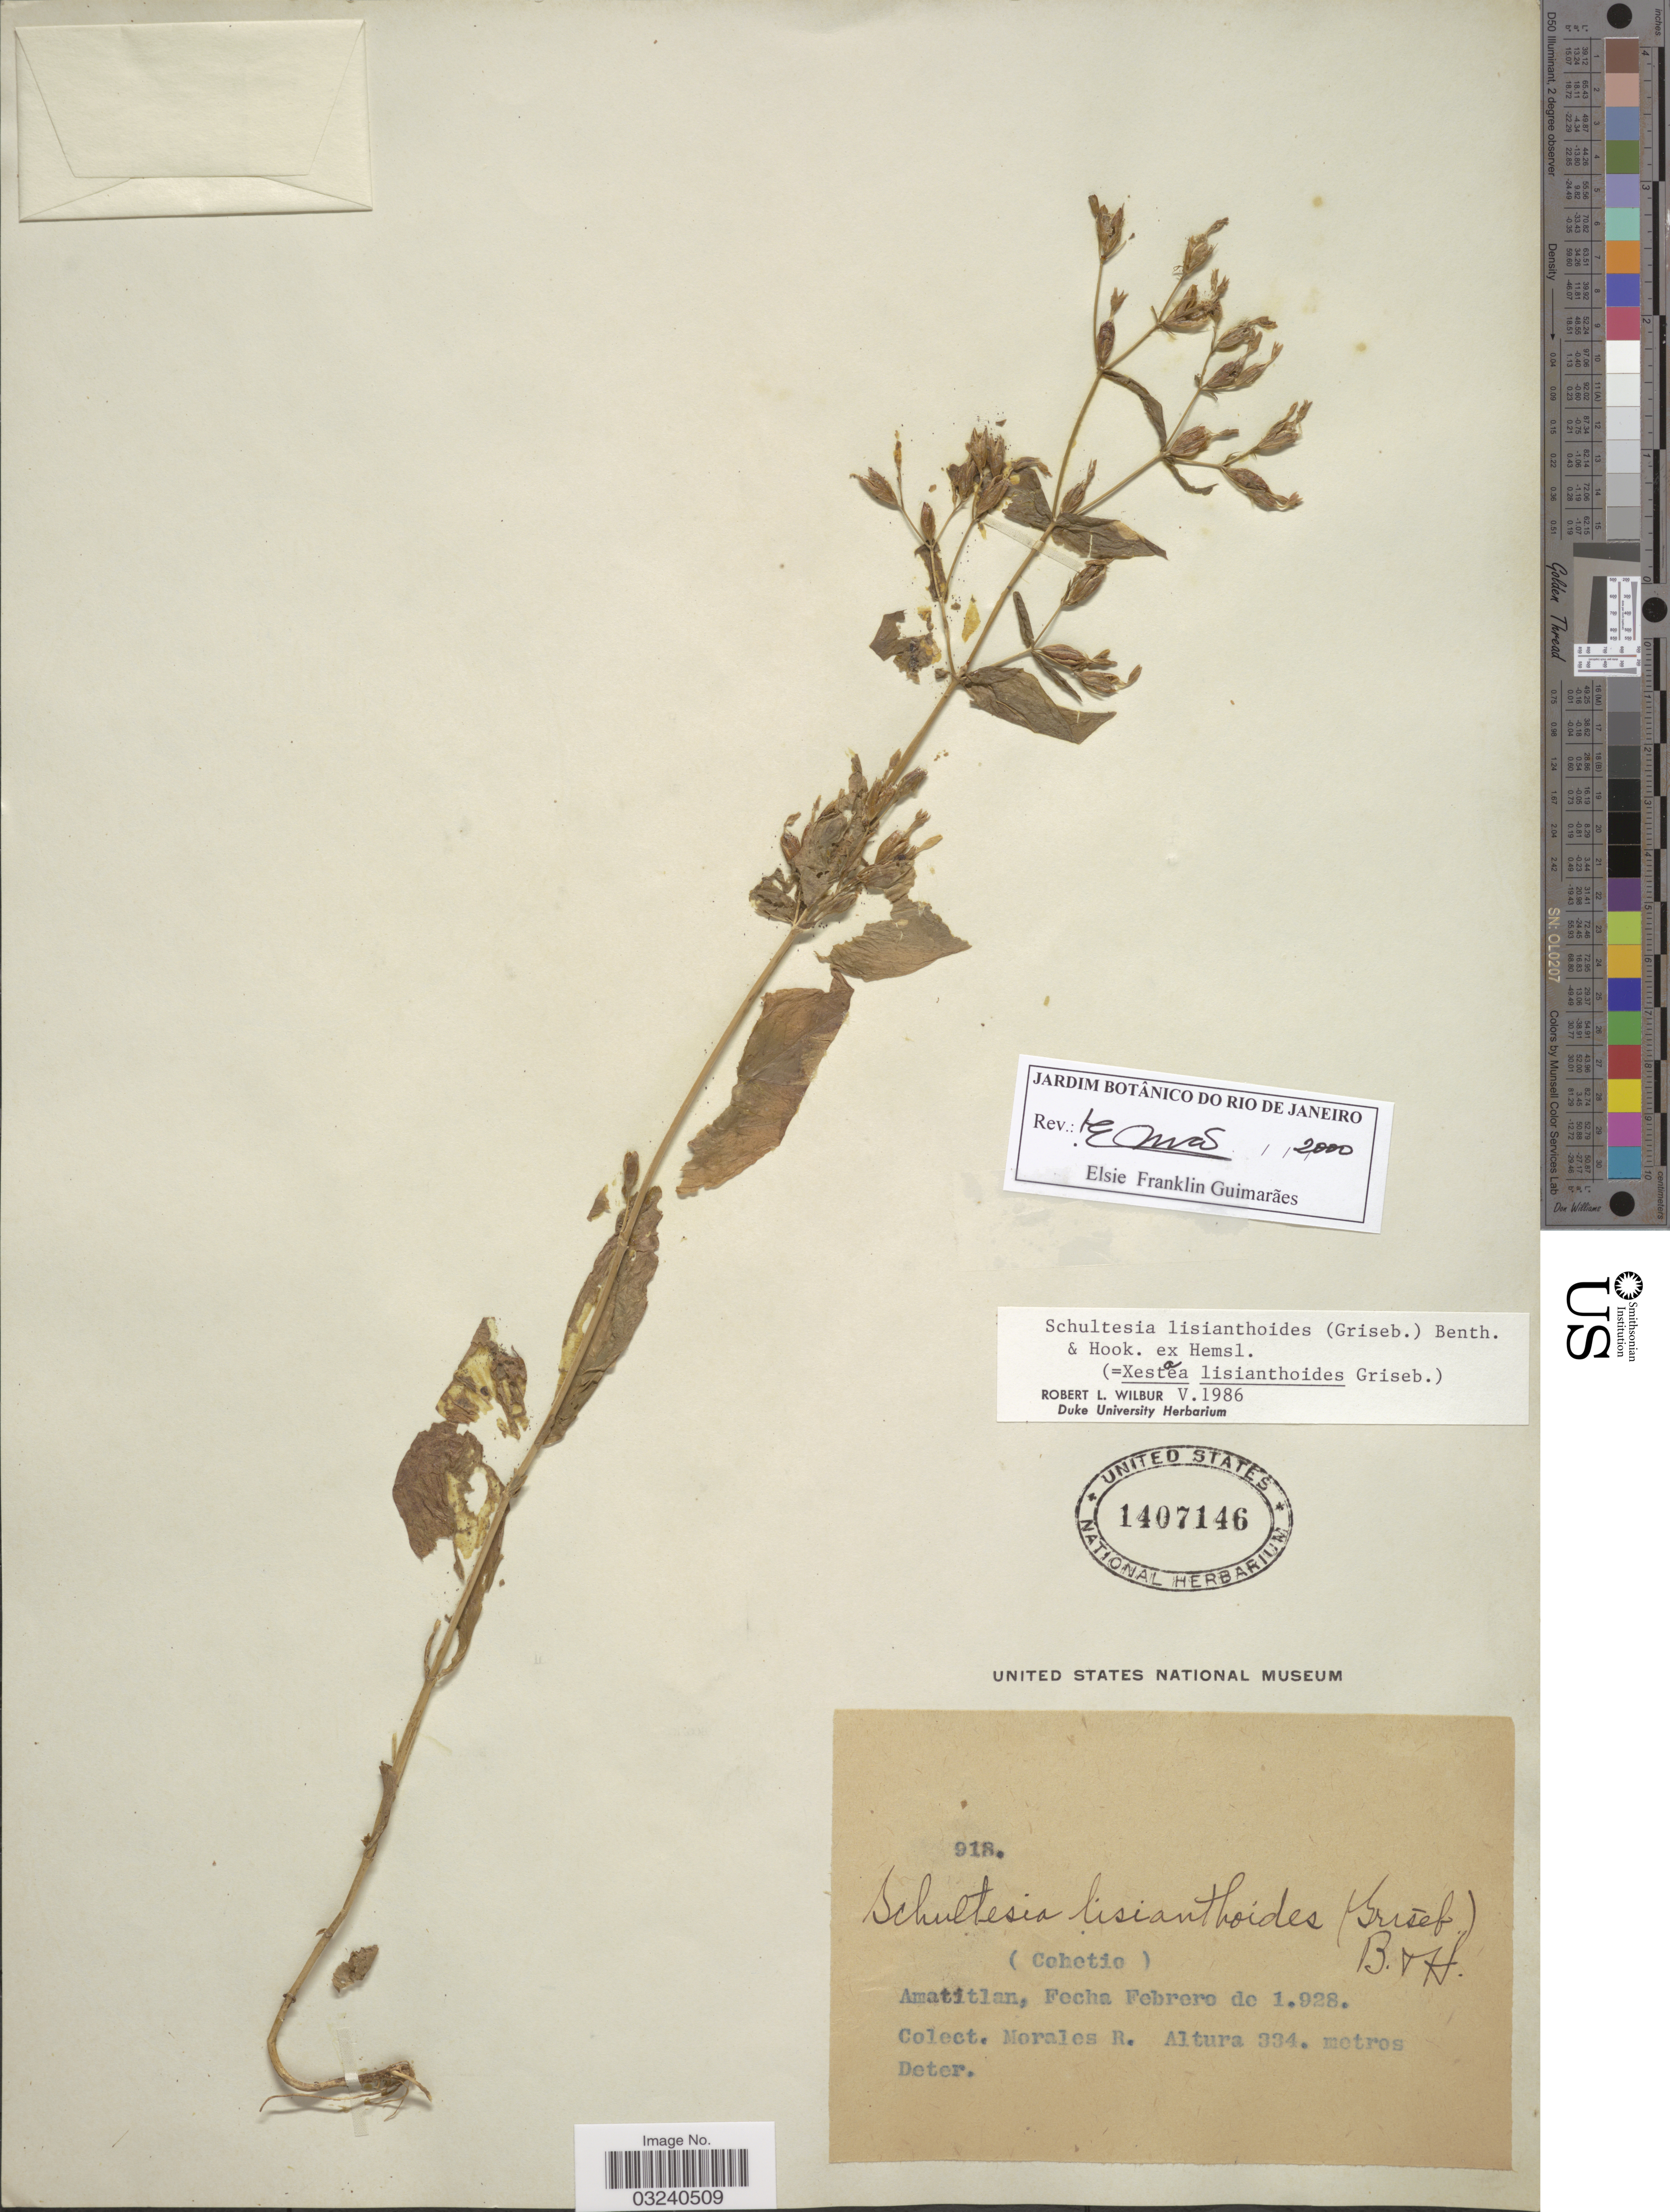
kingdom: Plantae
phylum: Tracheophyta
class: Magnoliopsida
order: Gentianales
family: Gentianaceae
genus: Schultesia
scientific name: Schultesia lisianthoides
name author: (Griseb.) Benth. & Hook. f. ex Hemsl.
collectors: R. Morales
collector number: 918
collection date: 1928-02-01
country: Guatemala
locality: Amatitlan.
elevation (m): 334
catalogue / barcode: US 1407146